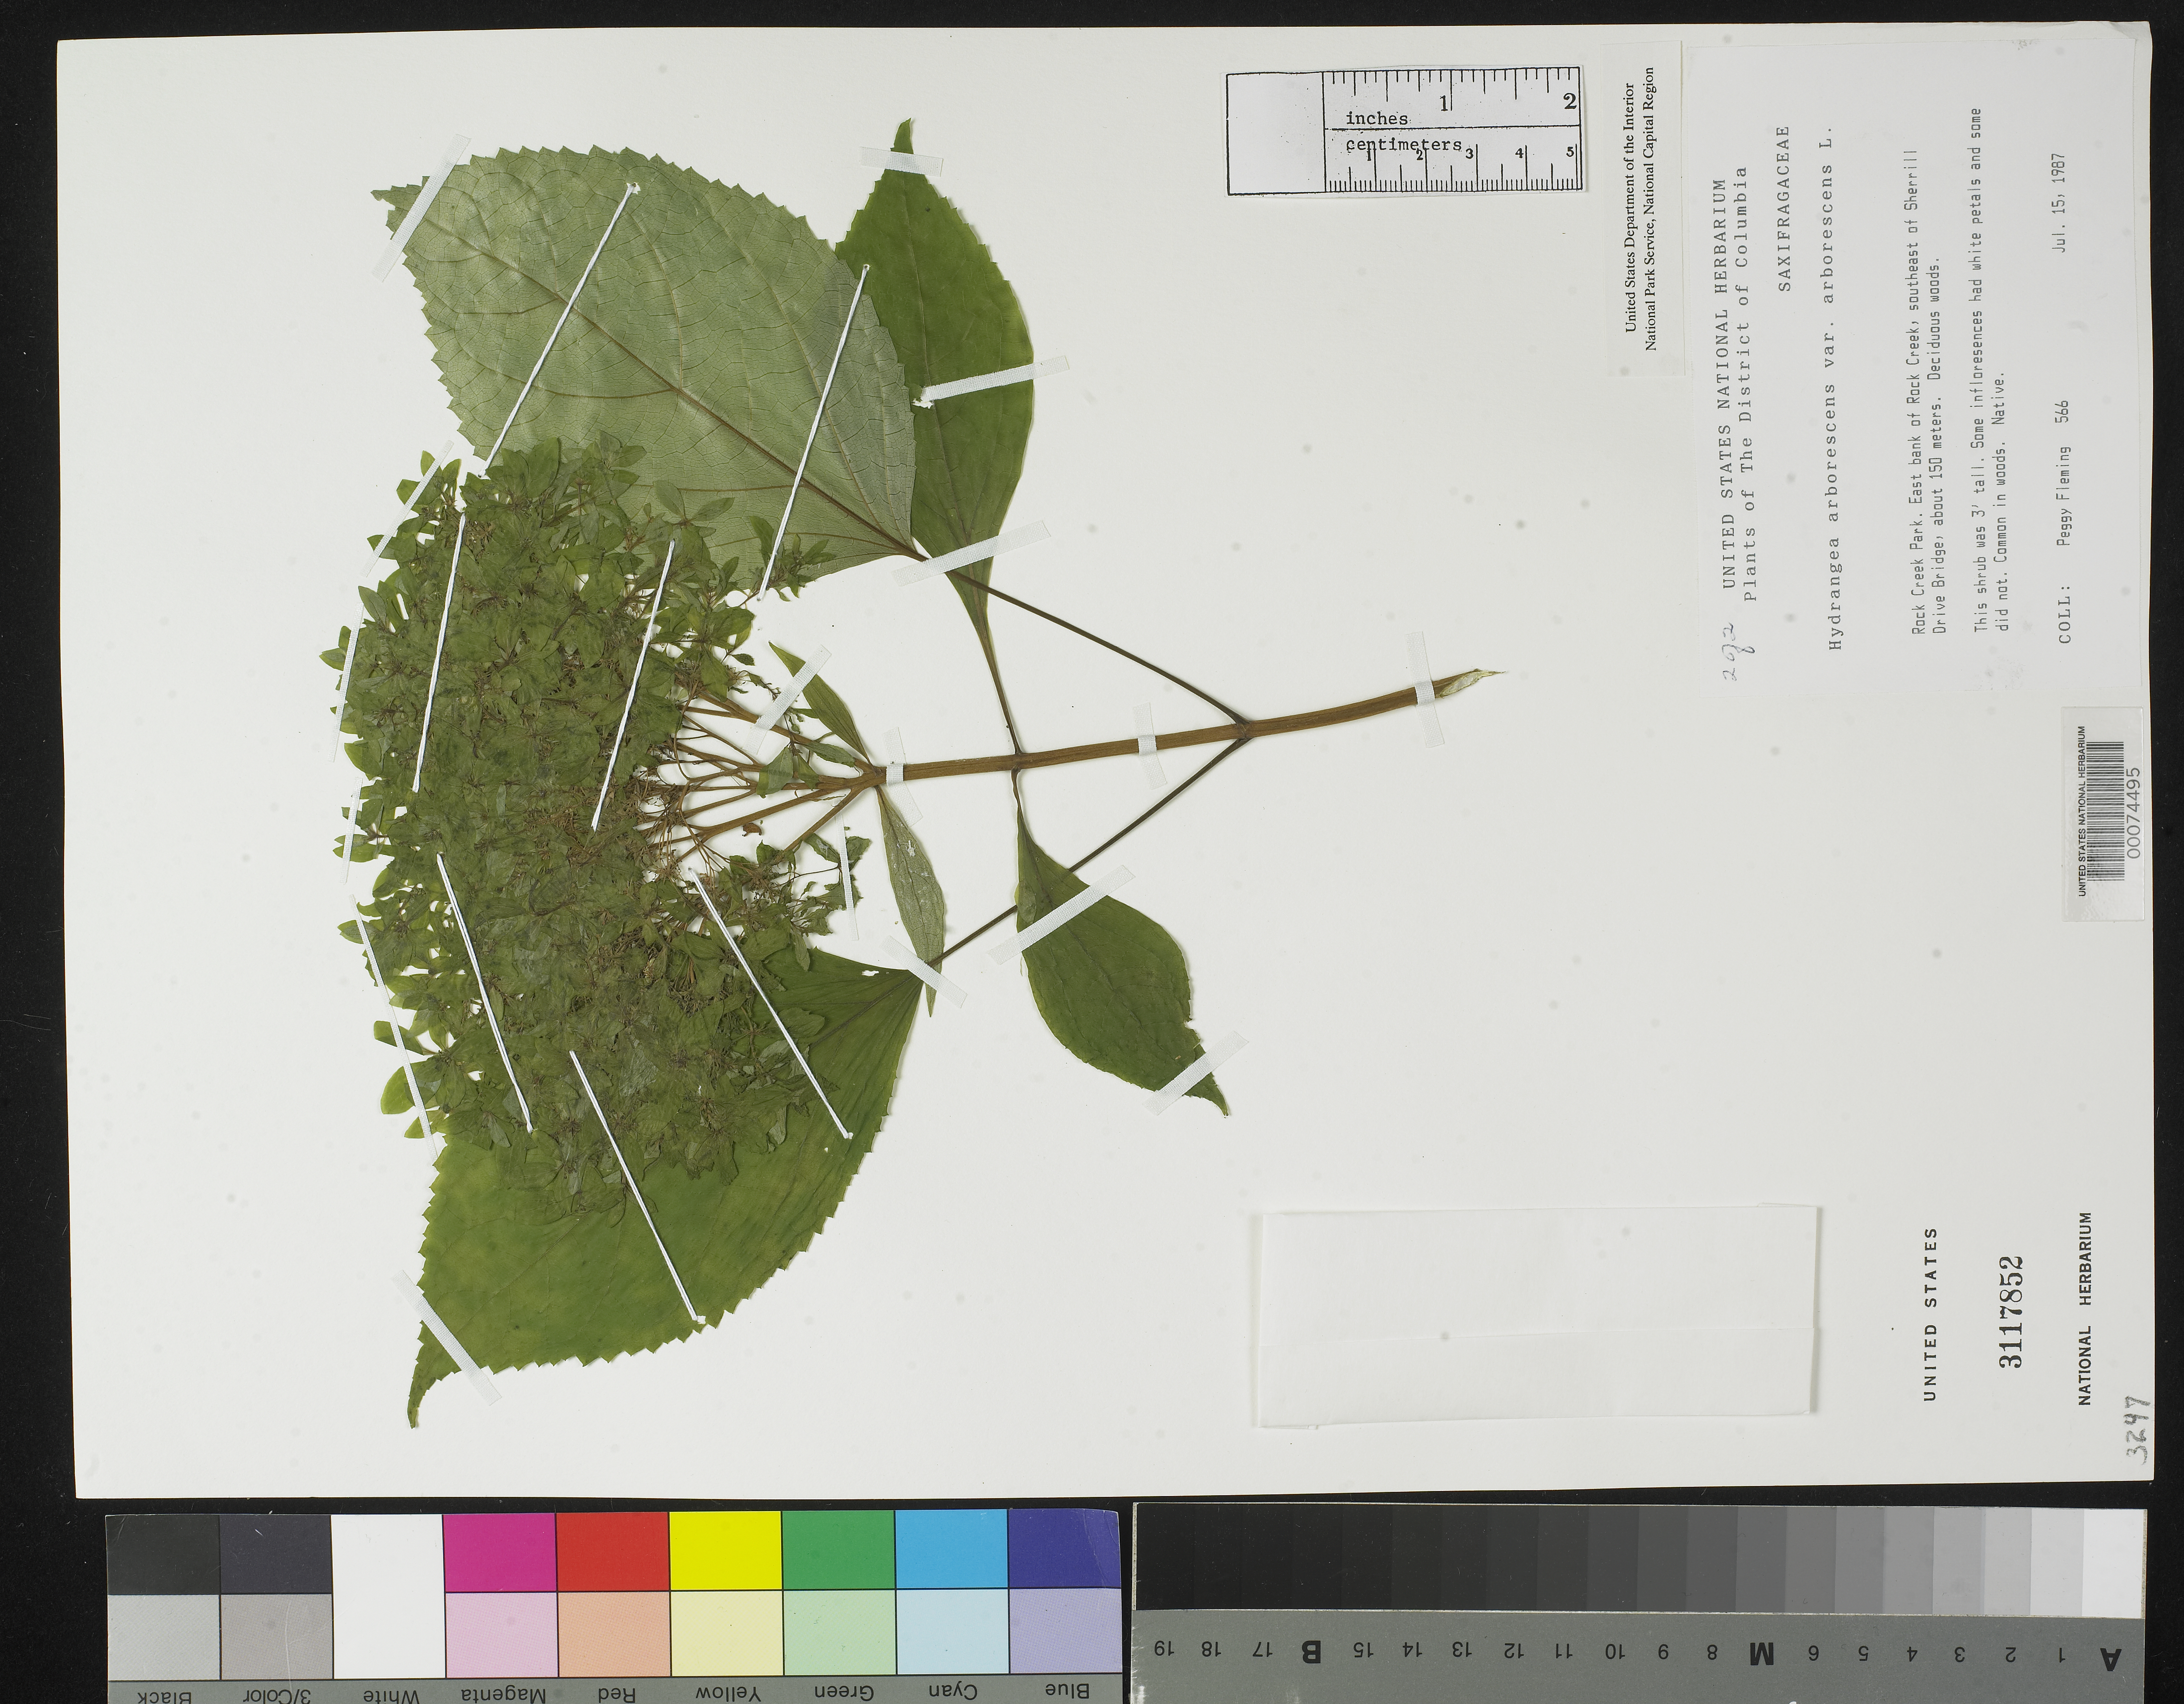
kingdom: Plantae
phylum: Tracheophyta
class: Magnoliopsida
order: Cornales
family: Hydrangeaceae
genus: Hydrangea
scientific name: Hydrangea arborescens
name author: L.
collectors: P. Fleming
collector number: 566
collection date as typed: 15 Jul 1987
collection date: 1987-07-15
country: United States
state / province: District of Columbia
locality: Rock Creek Park, SE of Sherrill Drive Bridge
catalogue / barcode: US 3117852